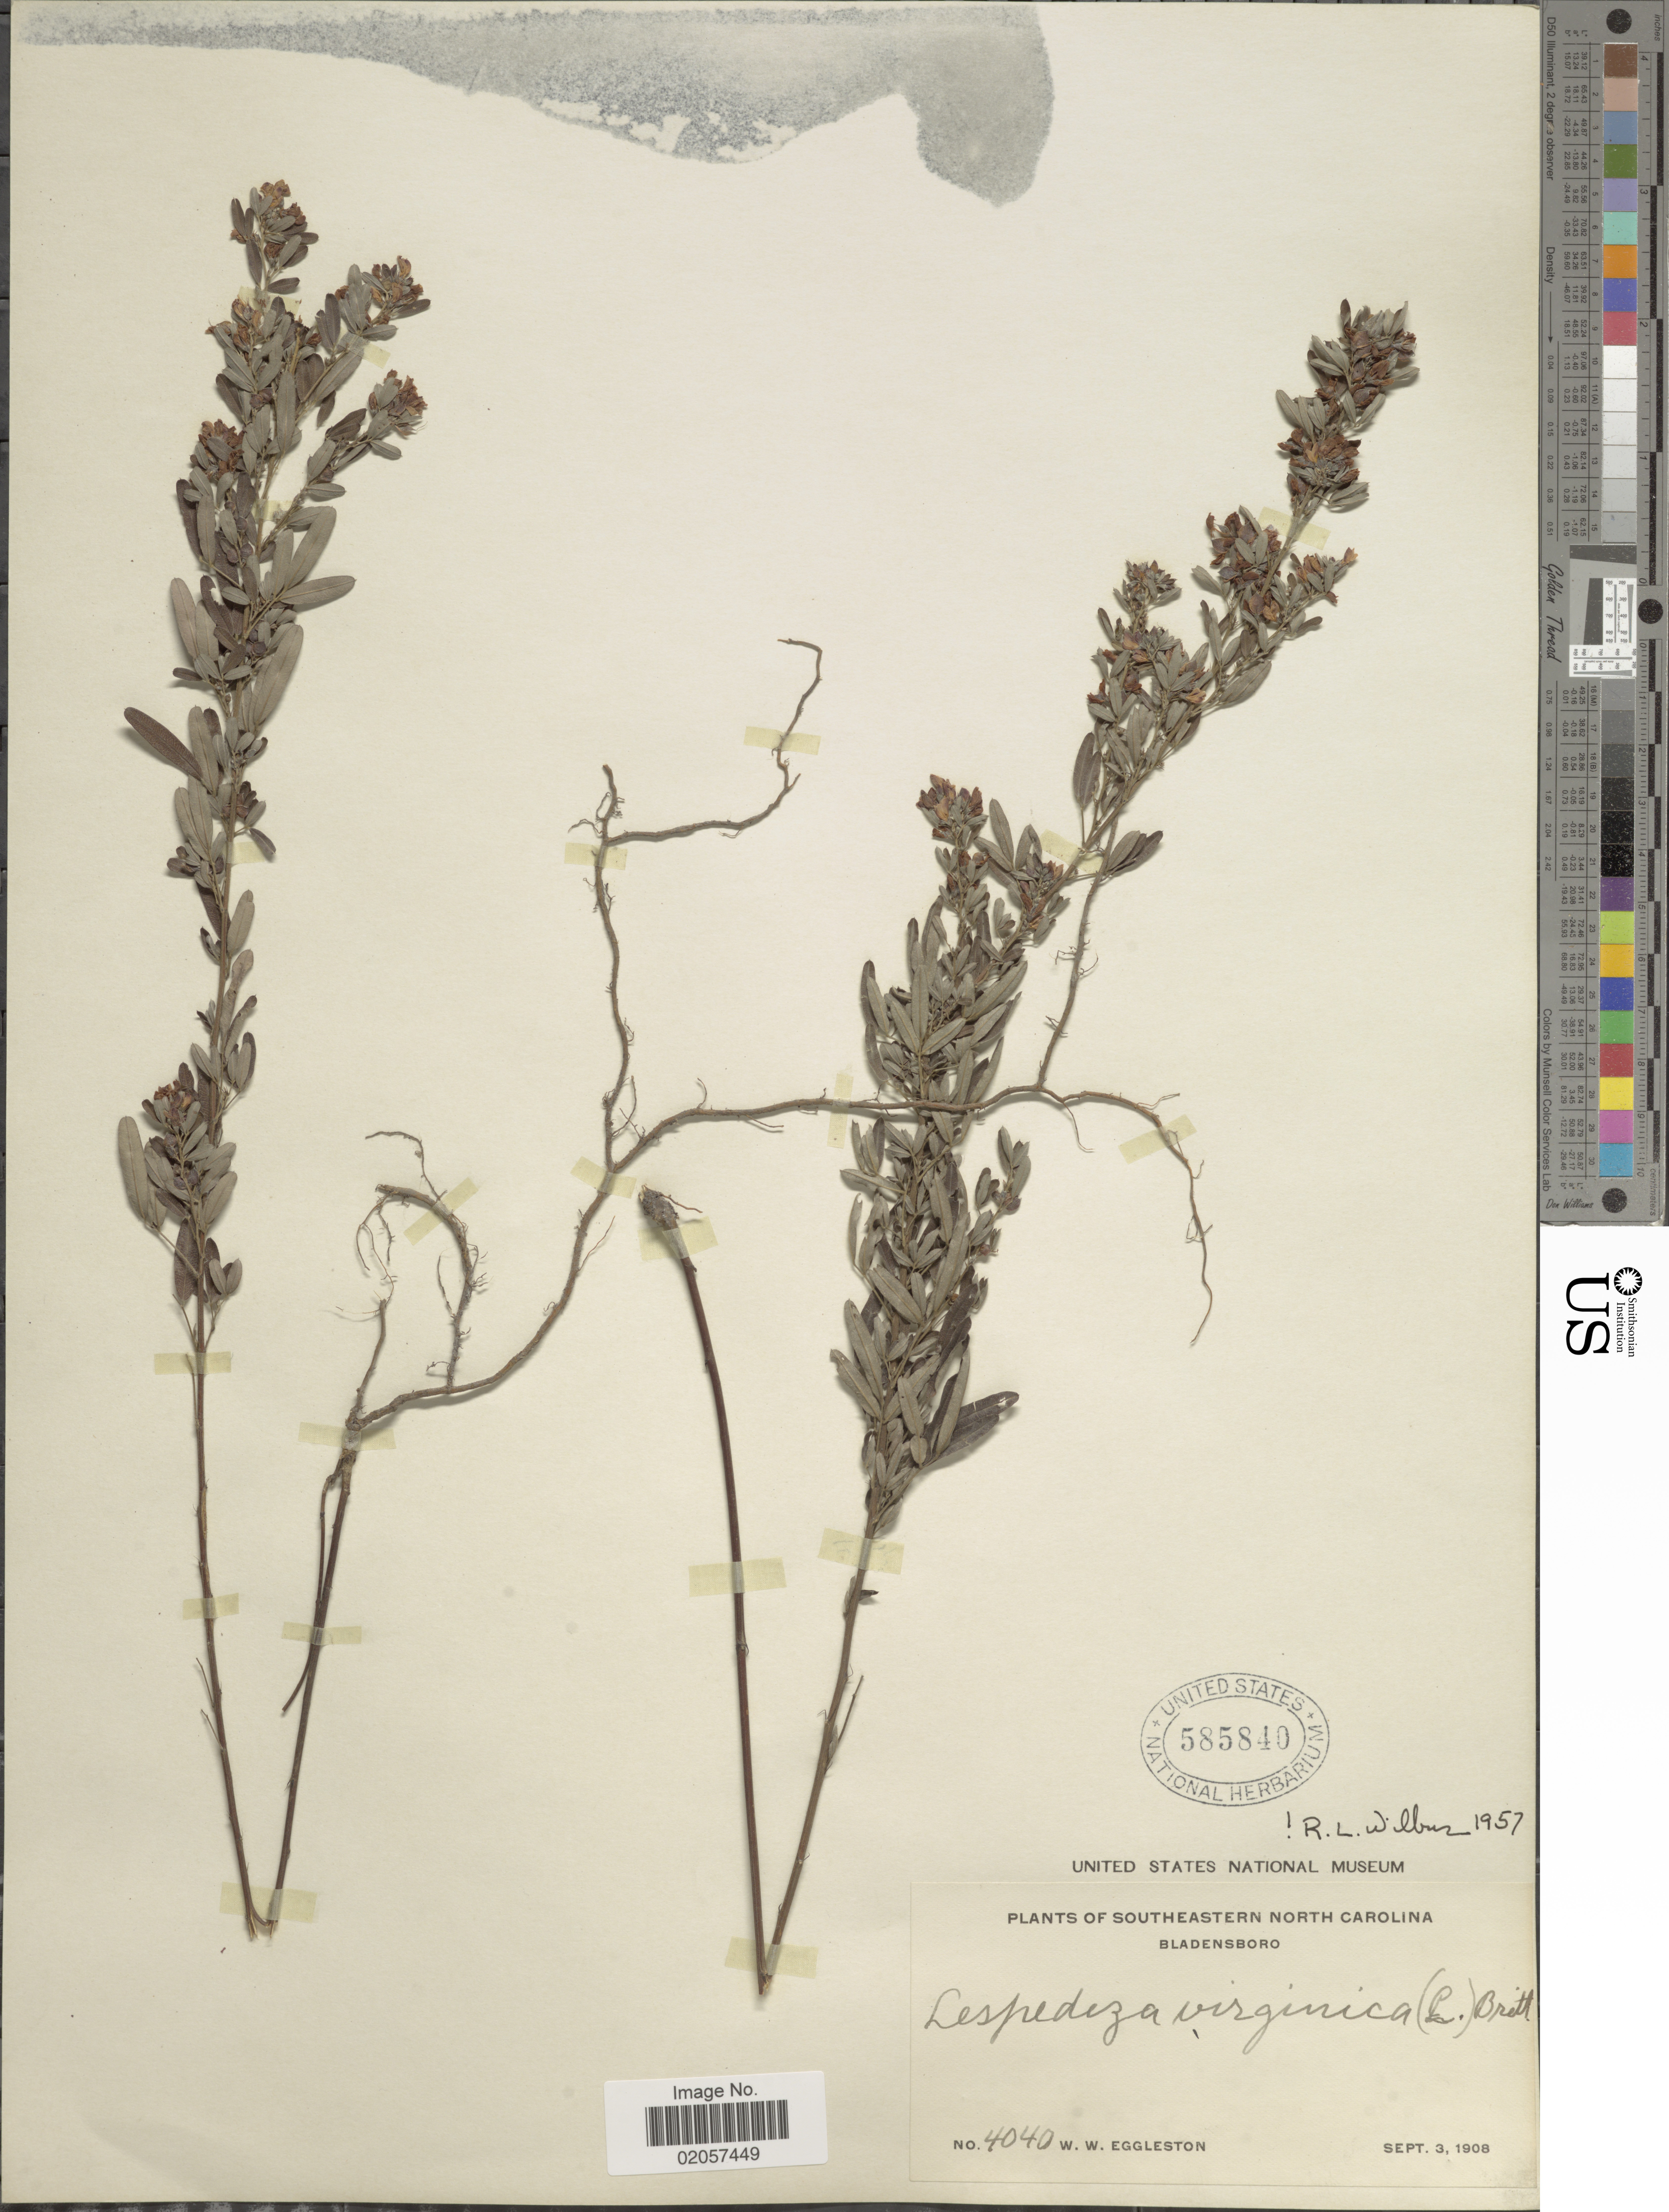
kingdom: Plantae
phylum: Tracheophyta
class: Magnoliopsida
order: Fabales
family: Fabaceae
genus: Lespedeza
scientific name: Lespedeza virginica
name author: (L.) Britton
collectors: W. W. Eggleston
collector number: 4040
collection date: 1908-09-03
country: United States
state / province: North Carolina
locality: Southeastern North Carolina. Bladensboro.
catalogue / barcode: US 585840